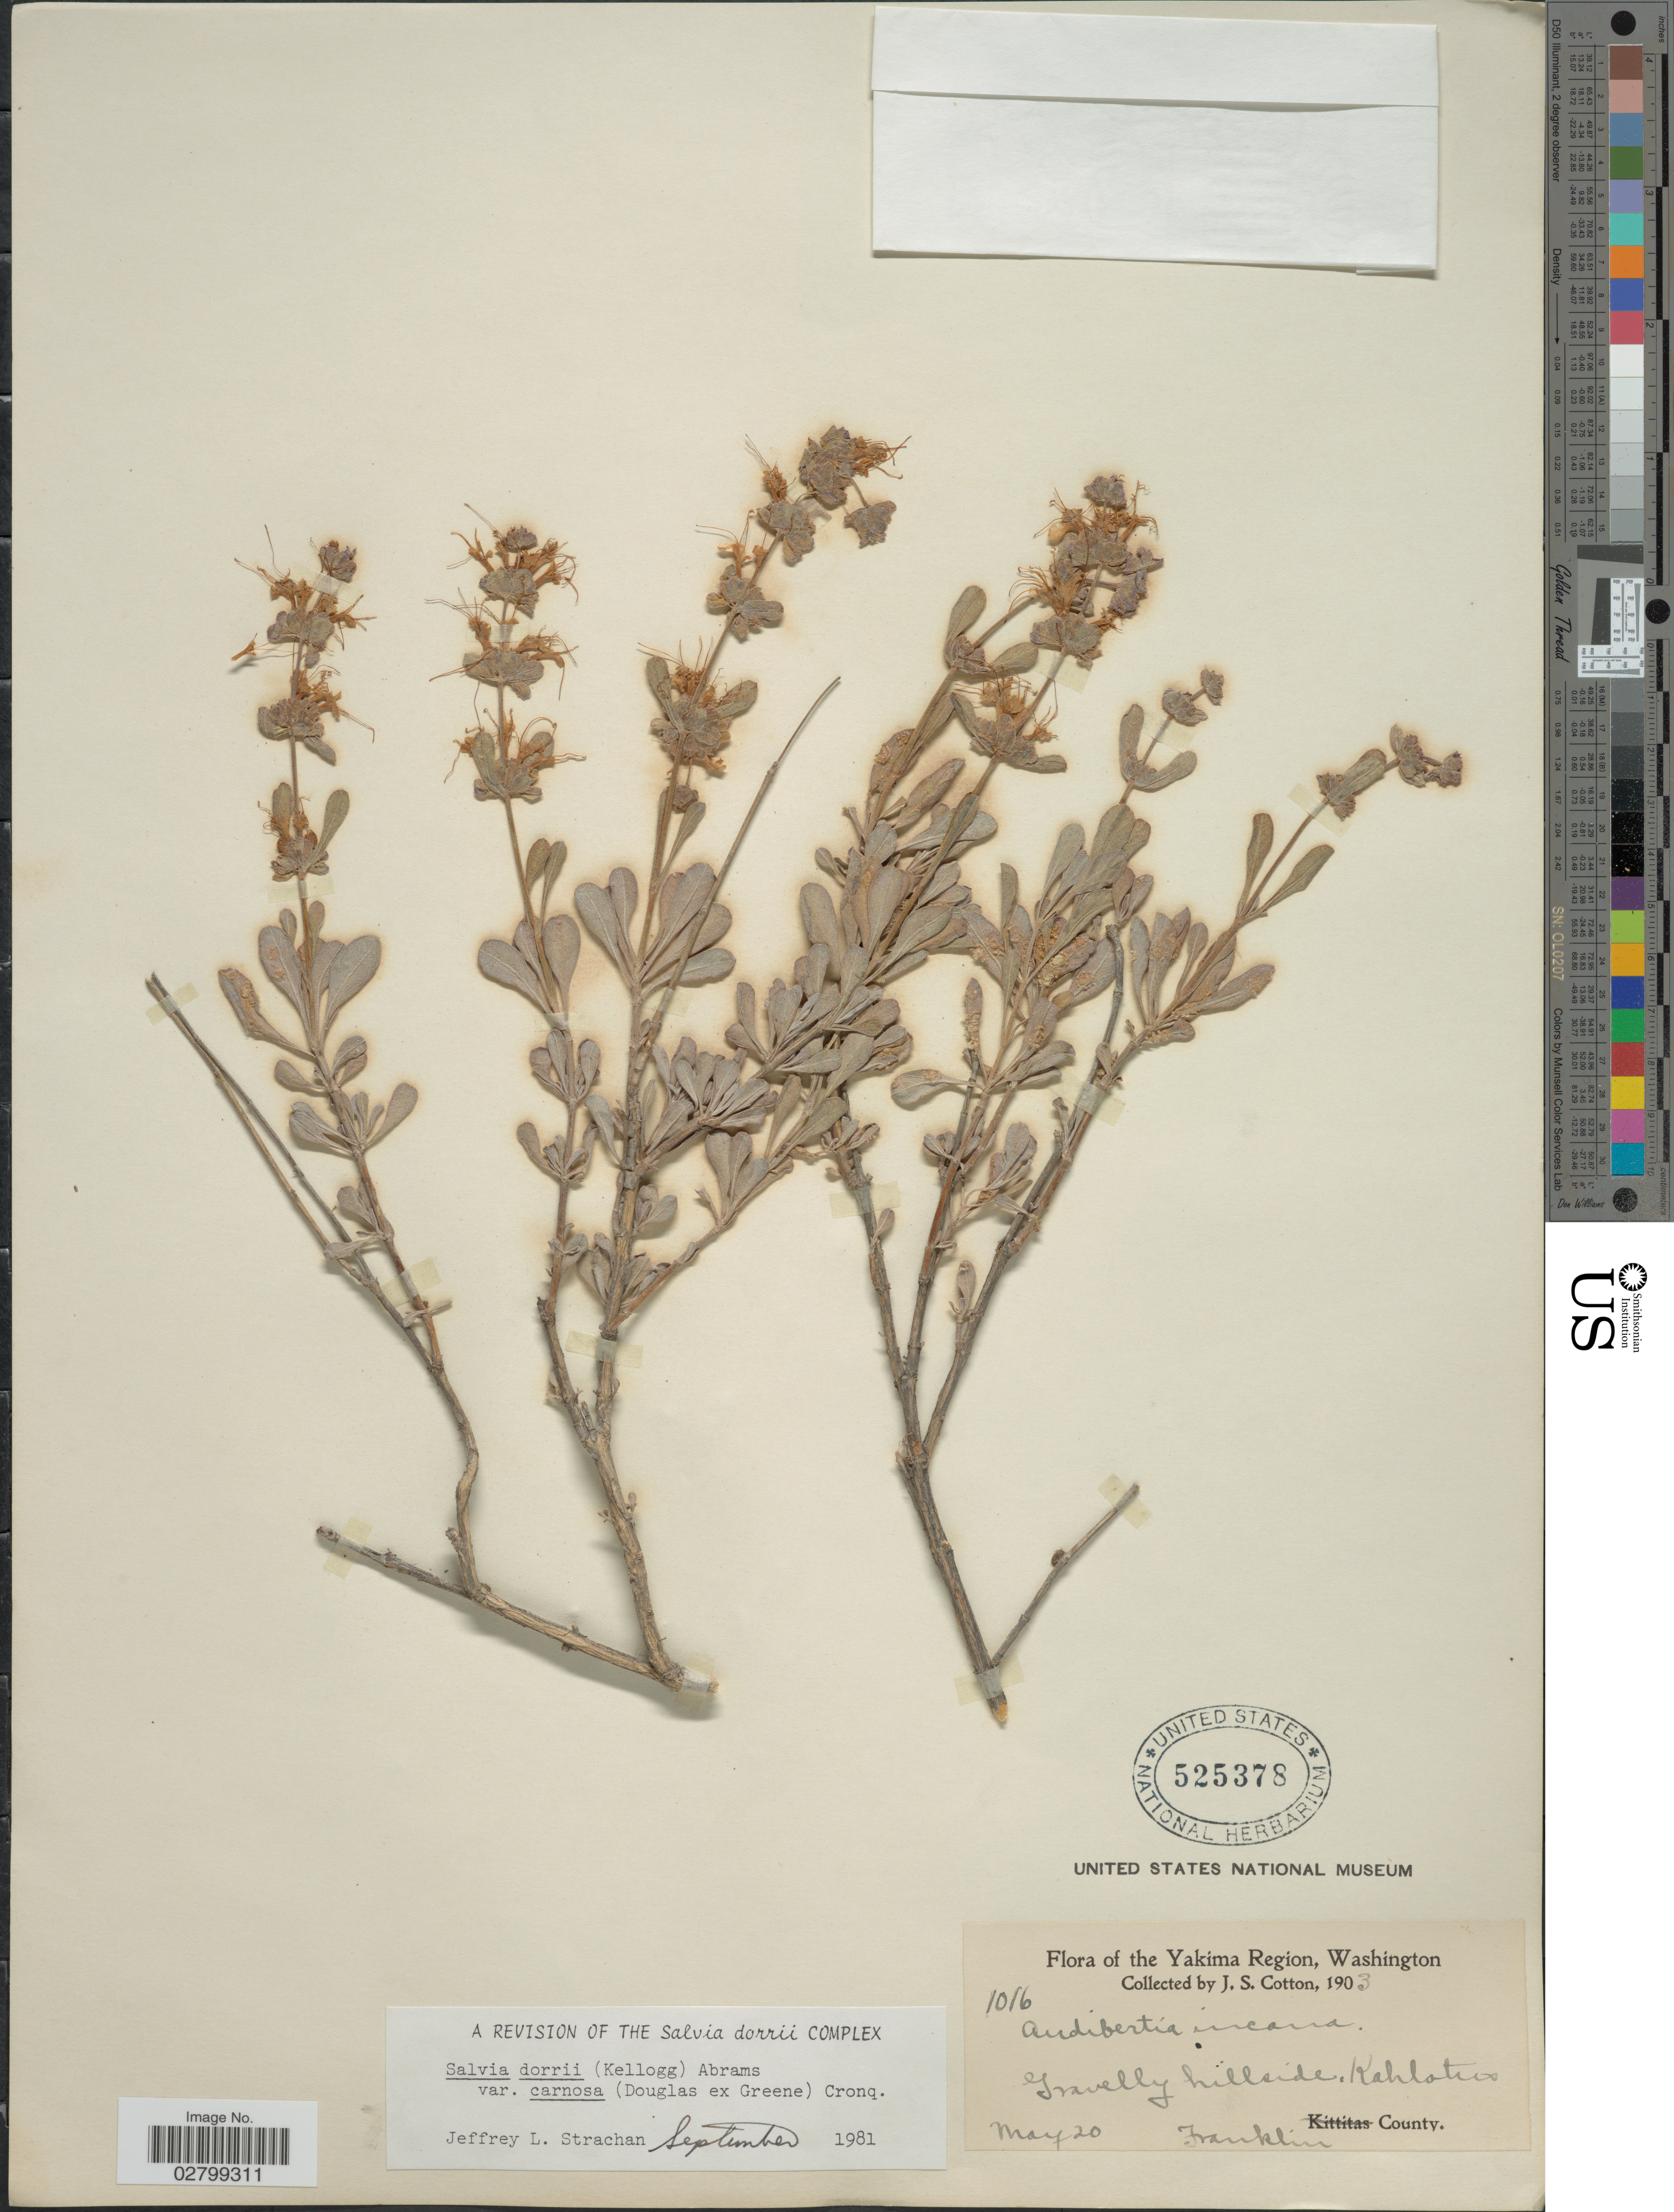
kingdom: Plantae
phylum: Tracheophyta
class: Magnoliopsida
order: Lamiales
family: Lamiaceae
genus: Salvia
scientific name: Salvia dorrii var. carnosa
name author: (Dougl.) Abrams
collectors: J. S. Cotton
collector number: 1016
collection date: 1903-05-20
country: United States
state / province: Washington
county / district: Franklin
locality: Yakima Region, Kahlotus. Franklin County.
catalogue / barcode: US 525378